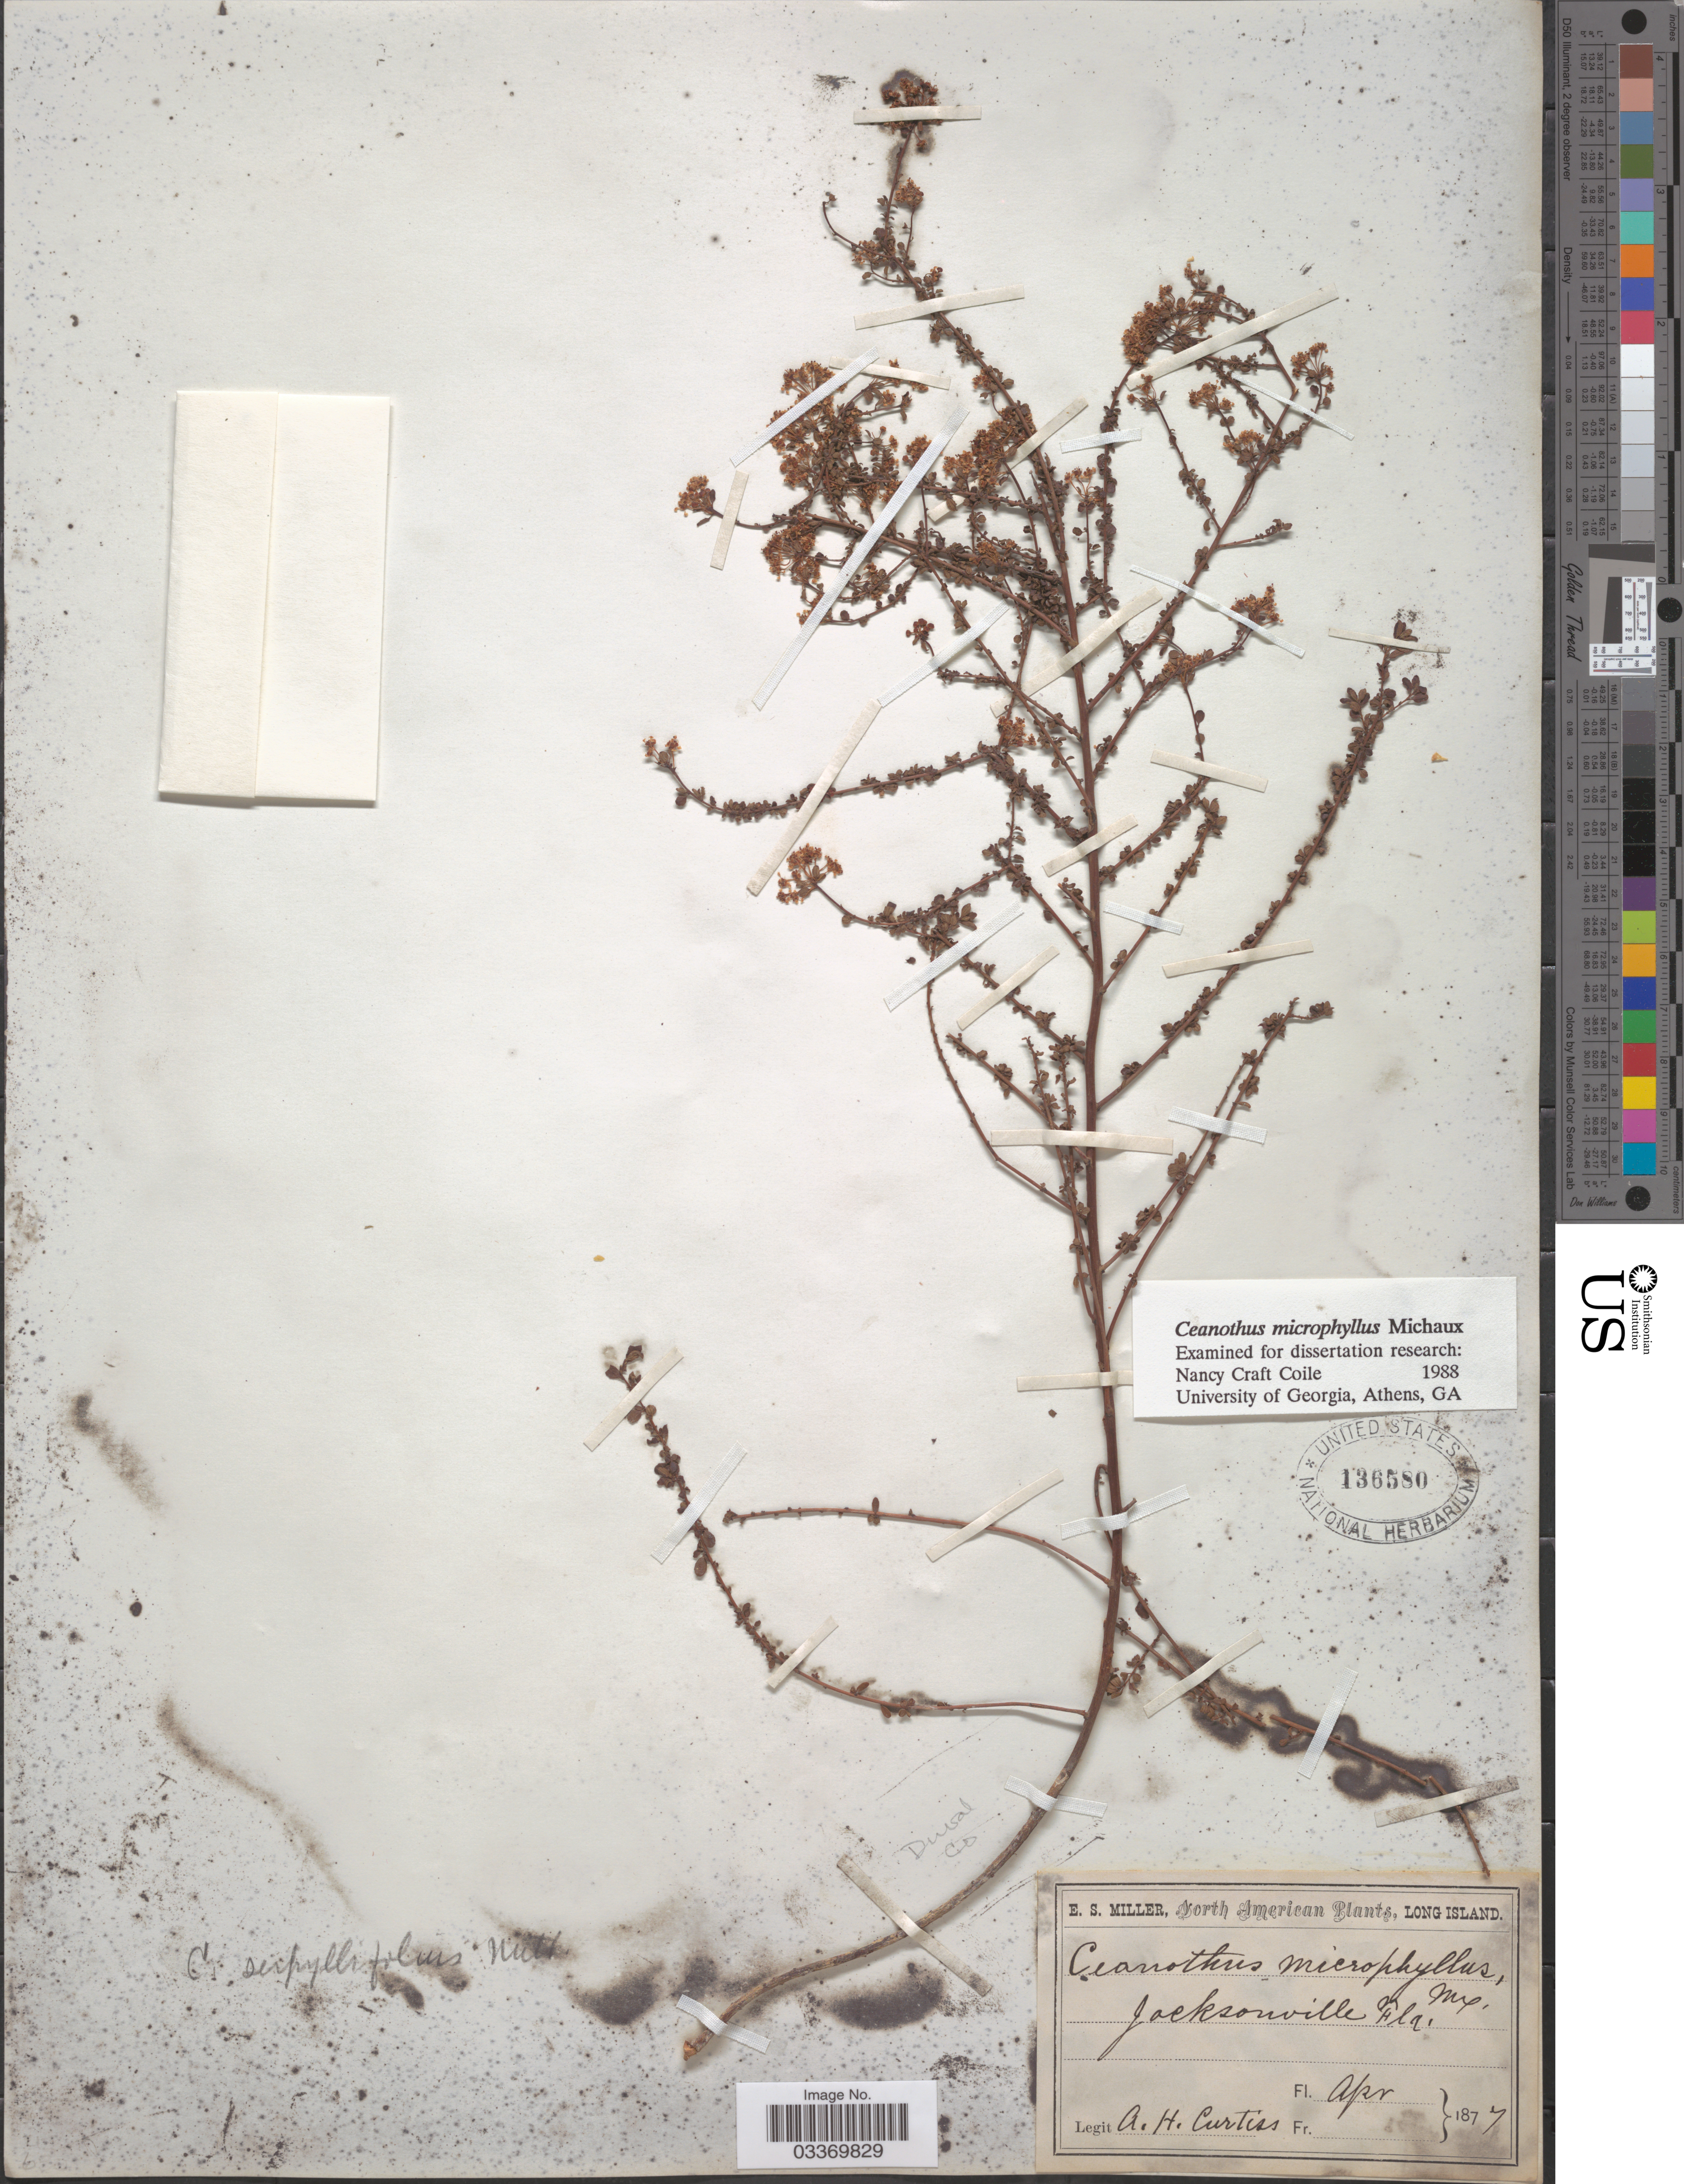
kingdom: Plantae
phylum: Tracheophyta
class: Magnoliopsida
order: Rosales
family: Rhamnaceae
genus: Ceanothus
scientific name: Ceanothus microphyllus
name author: Michx.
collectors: A. H. Curtiss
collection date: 1877-04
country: United States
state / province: Florida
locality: Jacksonville, Duval Co.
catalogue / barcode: US 136580